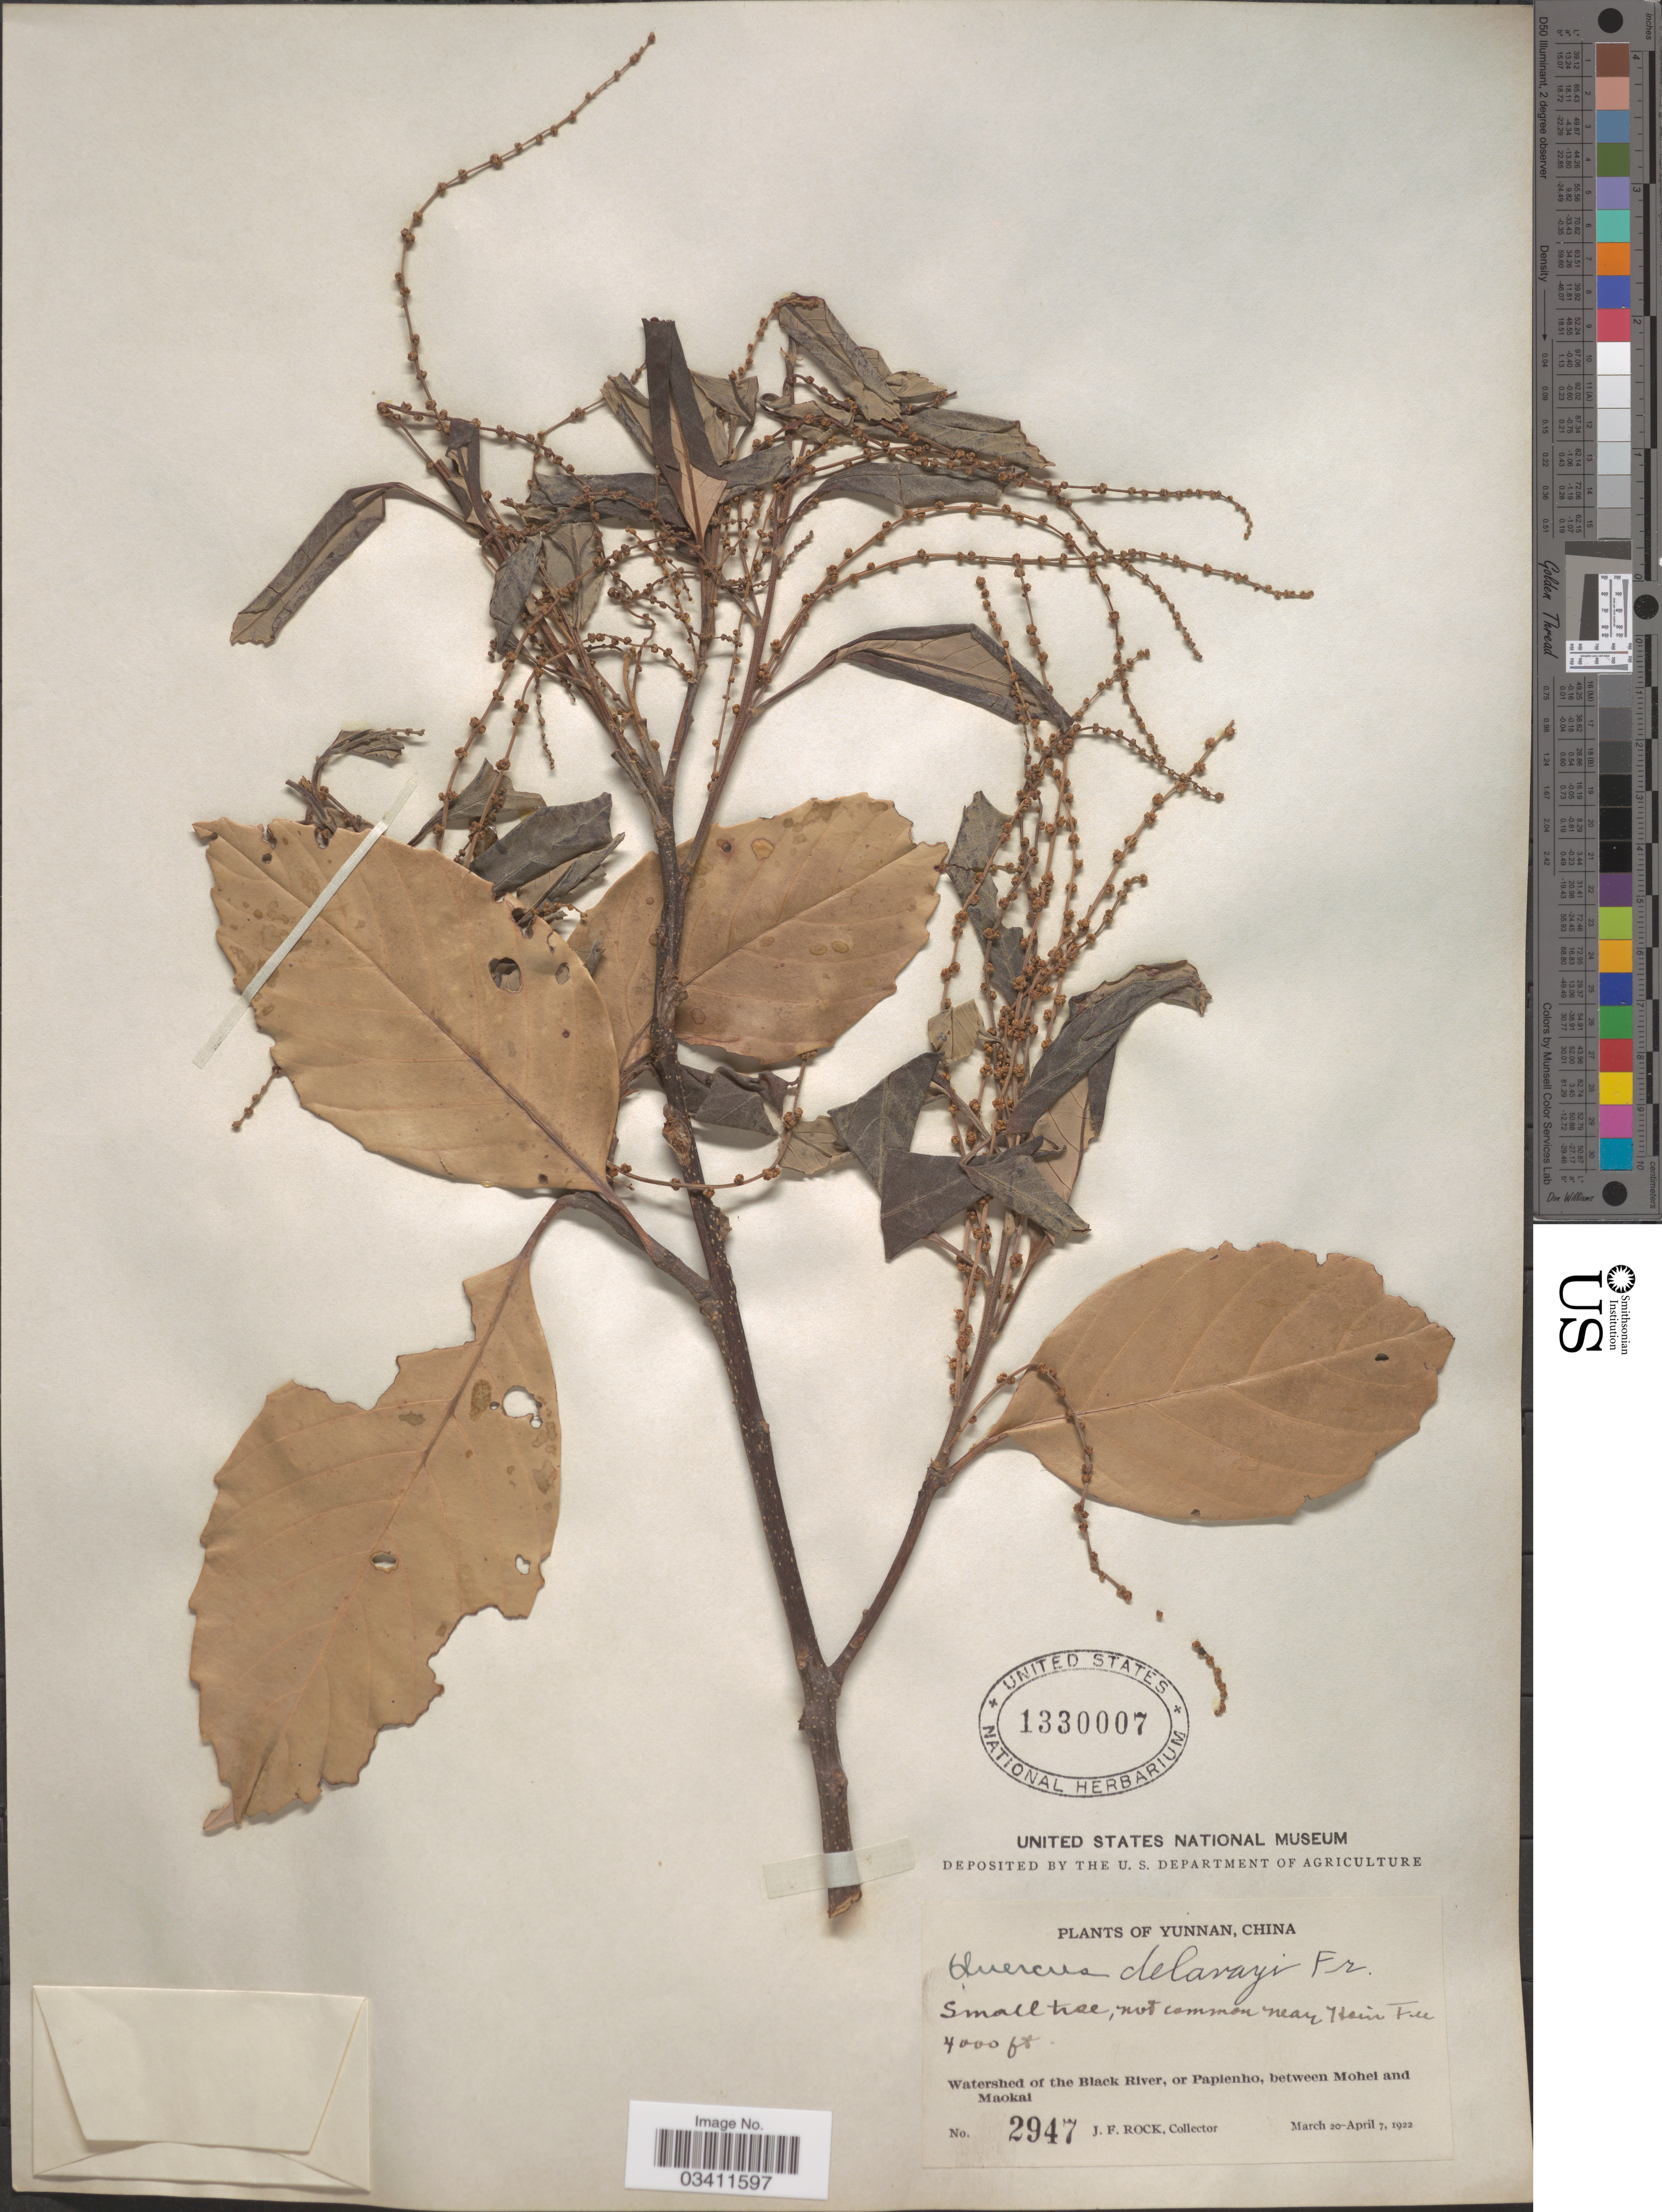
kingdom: Plantae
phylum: Tracheophyta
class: Magnoliopsida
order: Fagales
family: Fagaceae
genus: Quercus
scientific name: Quercus delavayi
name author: Franch.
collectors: J. Rock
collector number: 2947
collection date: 1922-03-20/1922-04-07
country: China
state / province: Yunnan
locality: Not common near Hain Fu. Watershed of the Black River, or Papienho, between Mohei and Maokai.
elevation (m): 1219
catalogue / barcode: US 1330007